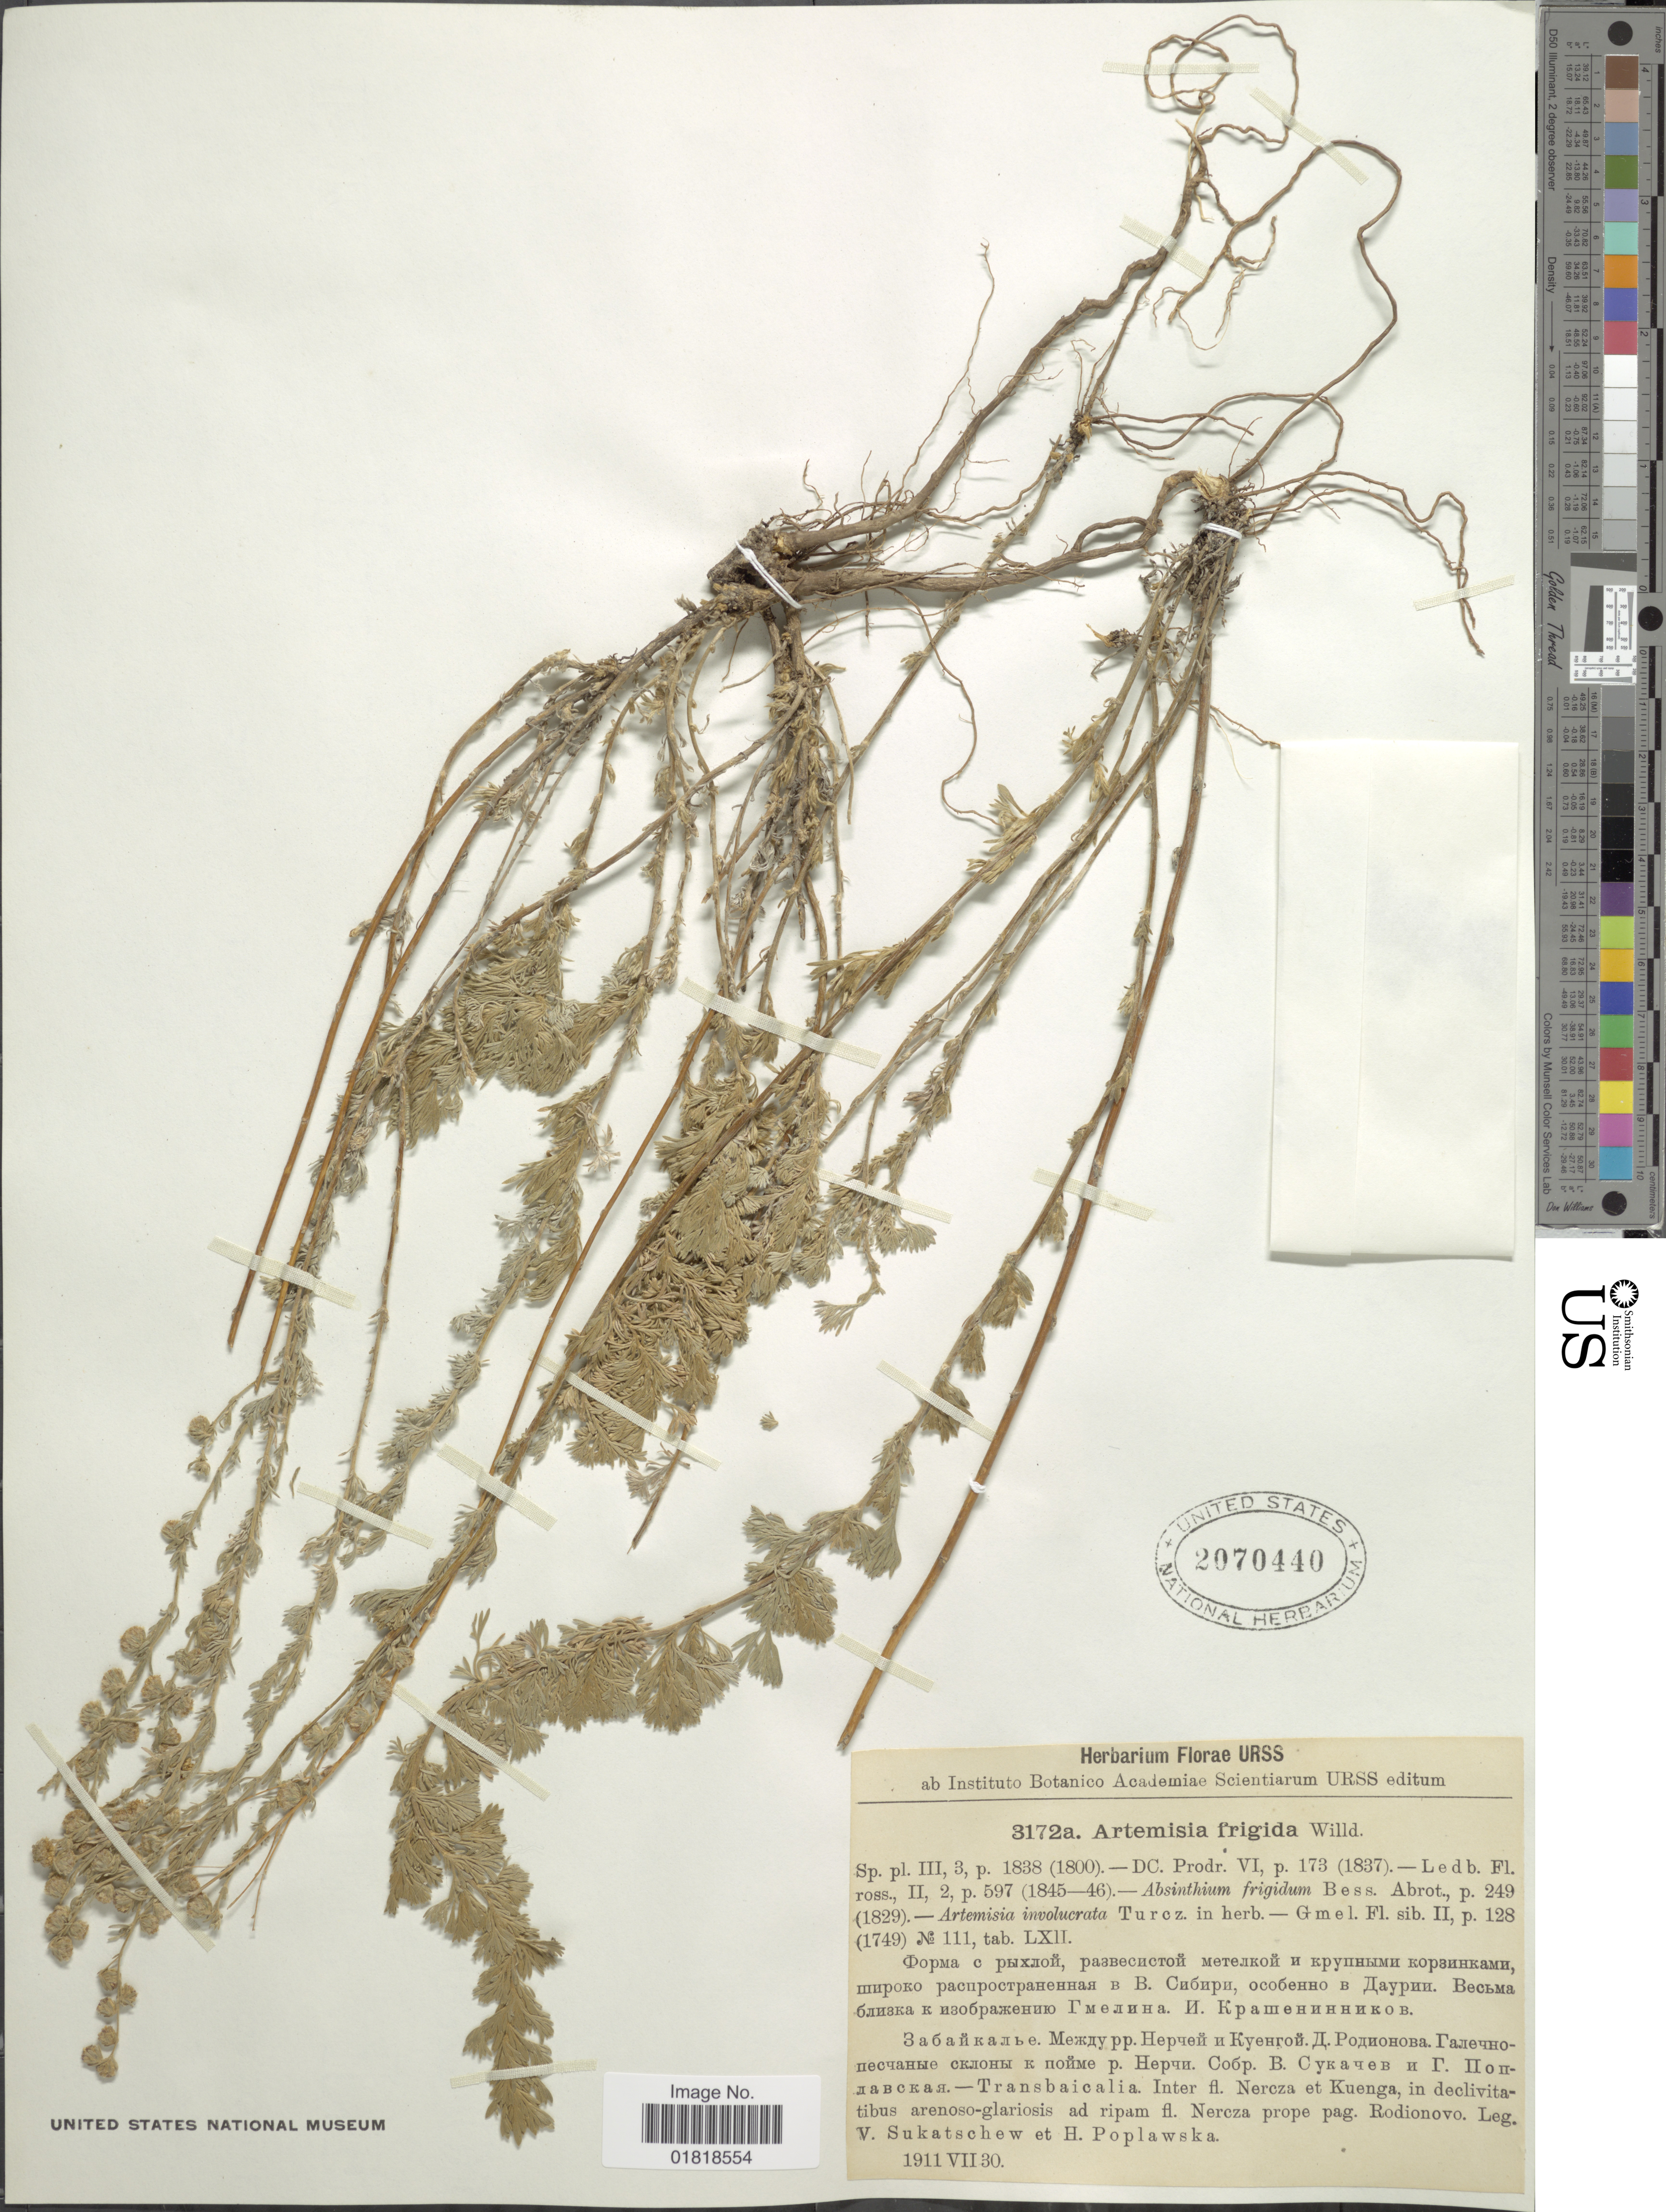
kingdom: Plantae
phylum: Tracheophyta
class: Magnoliopsida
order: Asterales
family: Asteraceae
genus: Artemisia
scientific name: Artemisia frigida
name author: Willd.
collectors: V. Sukatschew & H. Poplawska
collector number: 3172a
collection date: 1911-07-30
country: Russian Federation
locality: Transbaicalia, inter fl. Nercza et Kuenga, in declivitatibus arenoso-glariosis ad ripa fl. Nercza prope pag. Rodionovo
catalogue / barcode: US 2070440